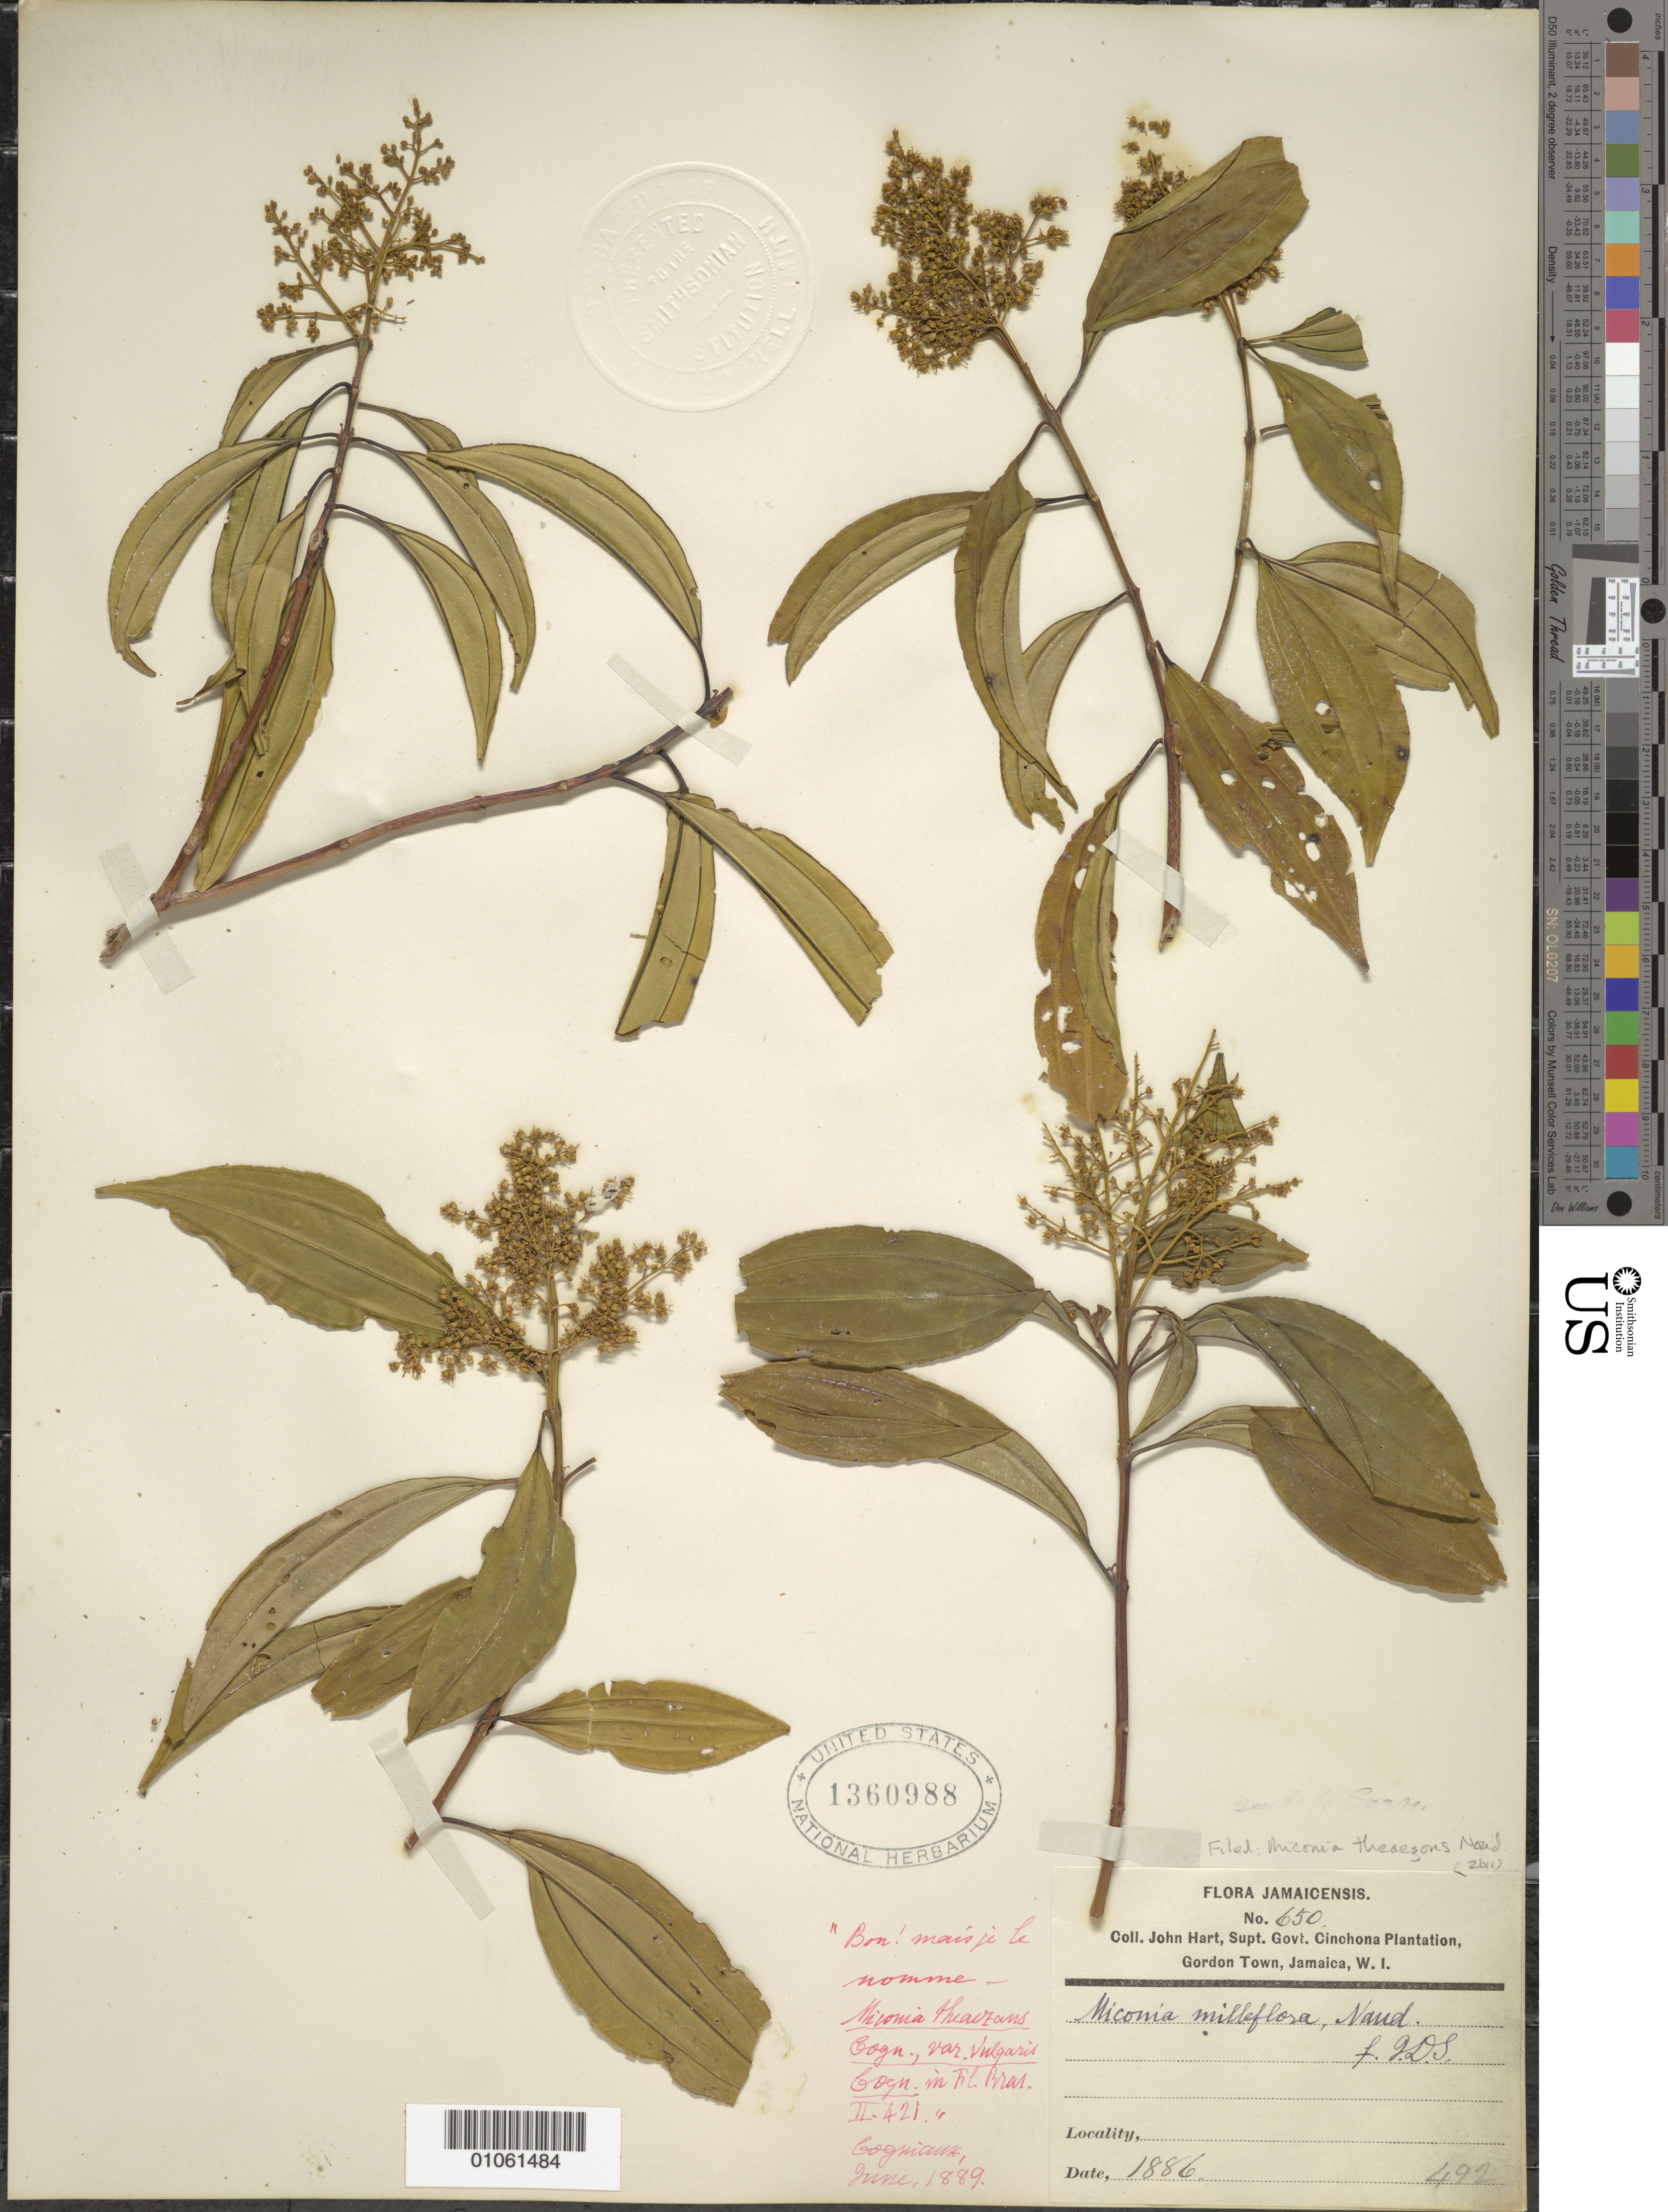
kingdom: Plantae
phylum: Tracheophyta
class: Magnoliopsida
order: Myrtales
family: Melastomataceae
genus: Miconia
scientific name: Miconia theizans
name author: (Bonpl.) Cogn.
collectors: J. Hart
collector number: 650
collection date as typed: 1886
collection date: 1886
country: Jamaica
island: Jamaica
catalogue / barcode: US 1360988